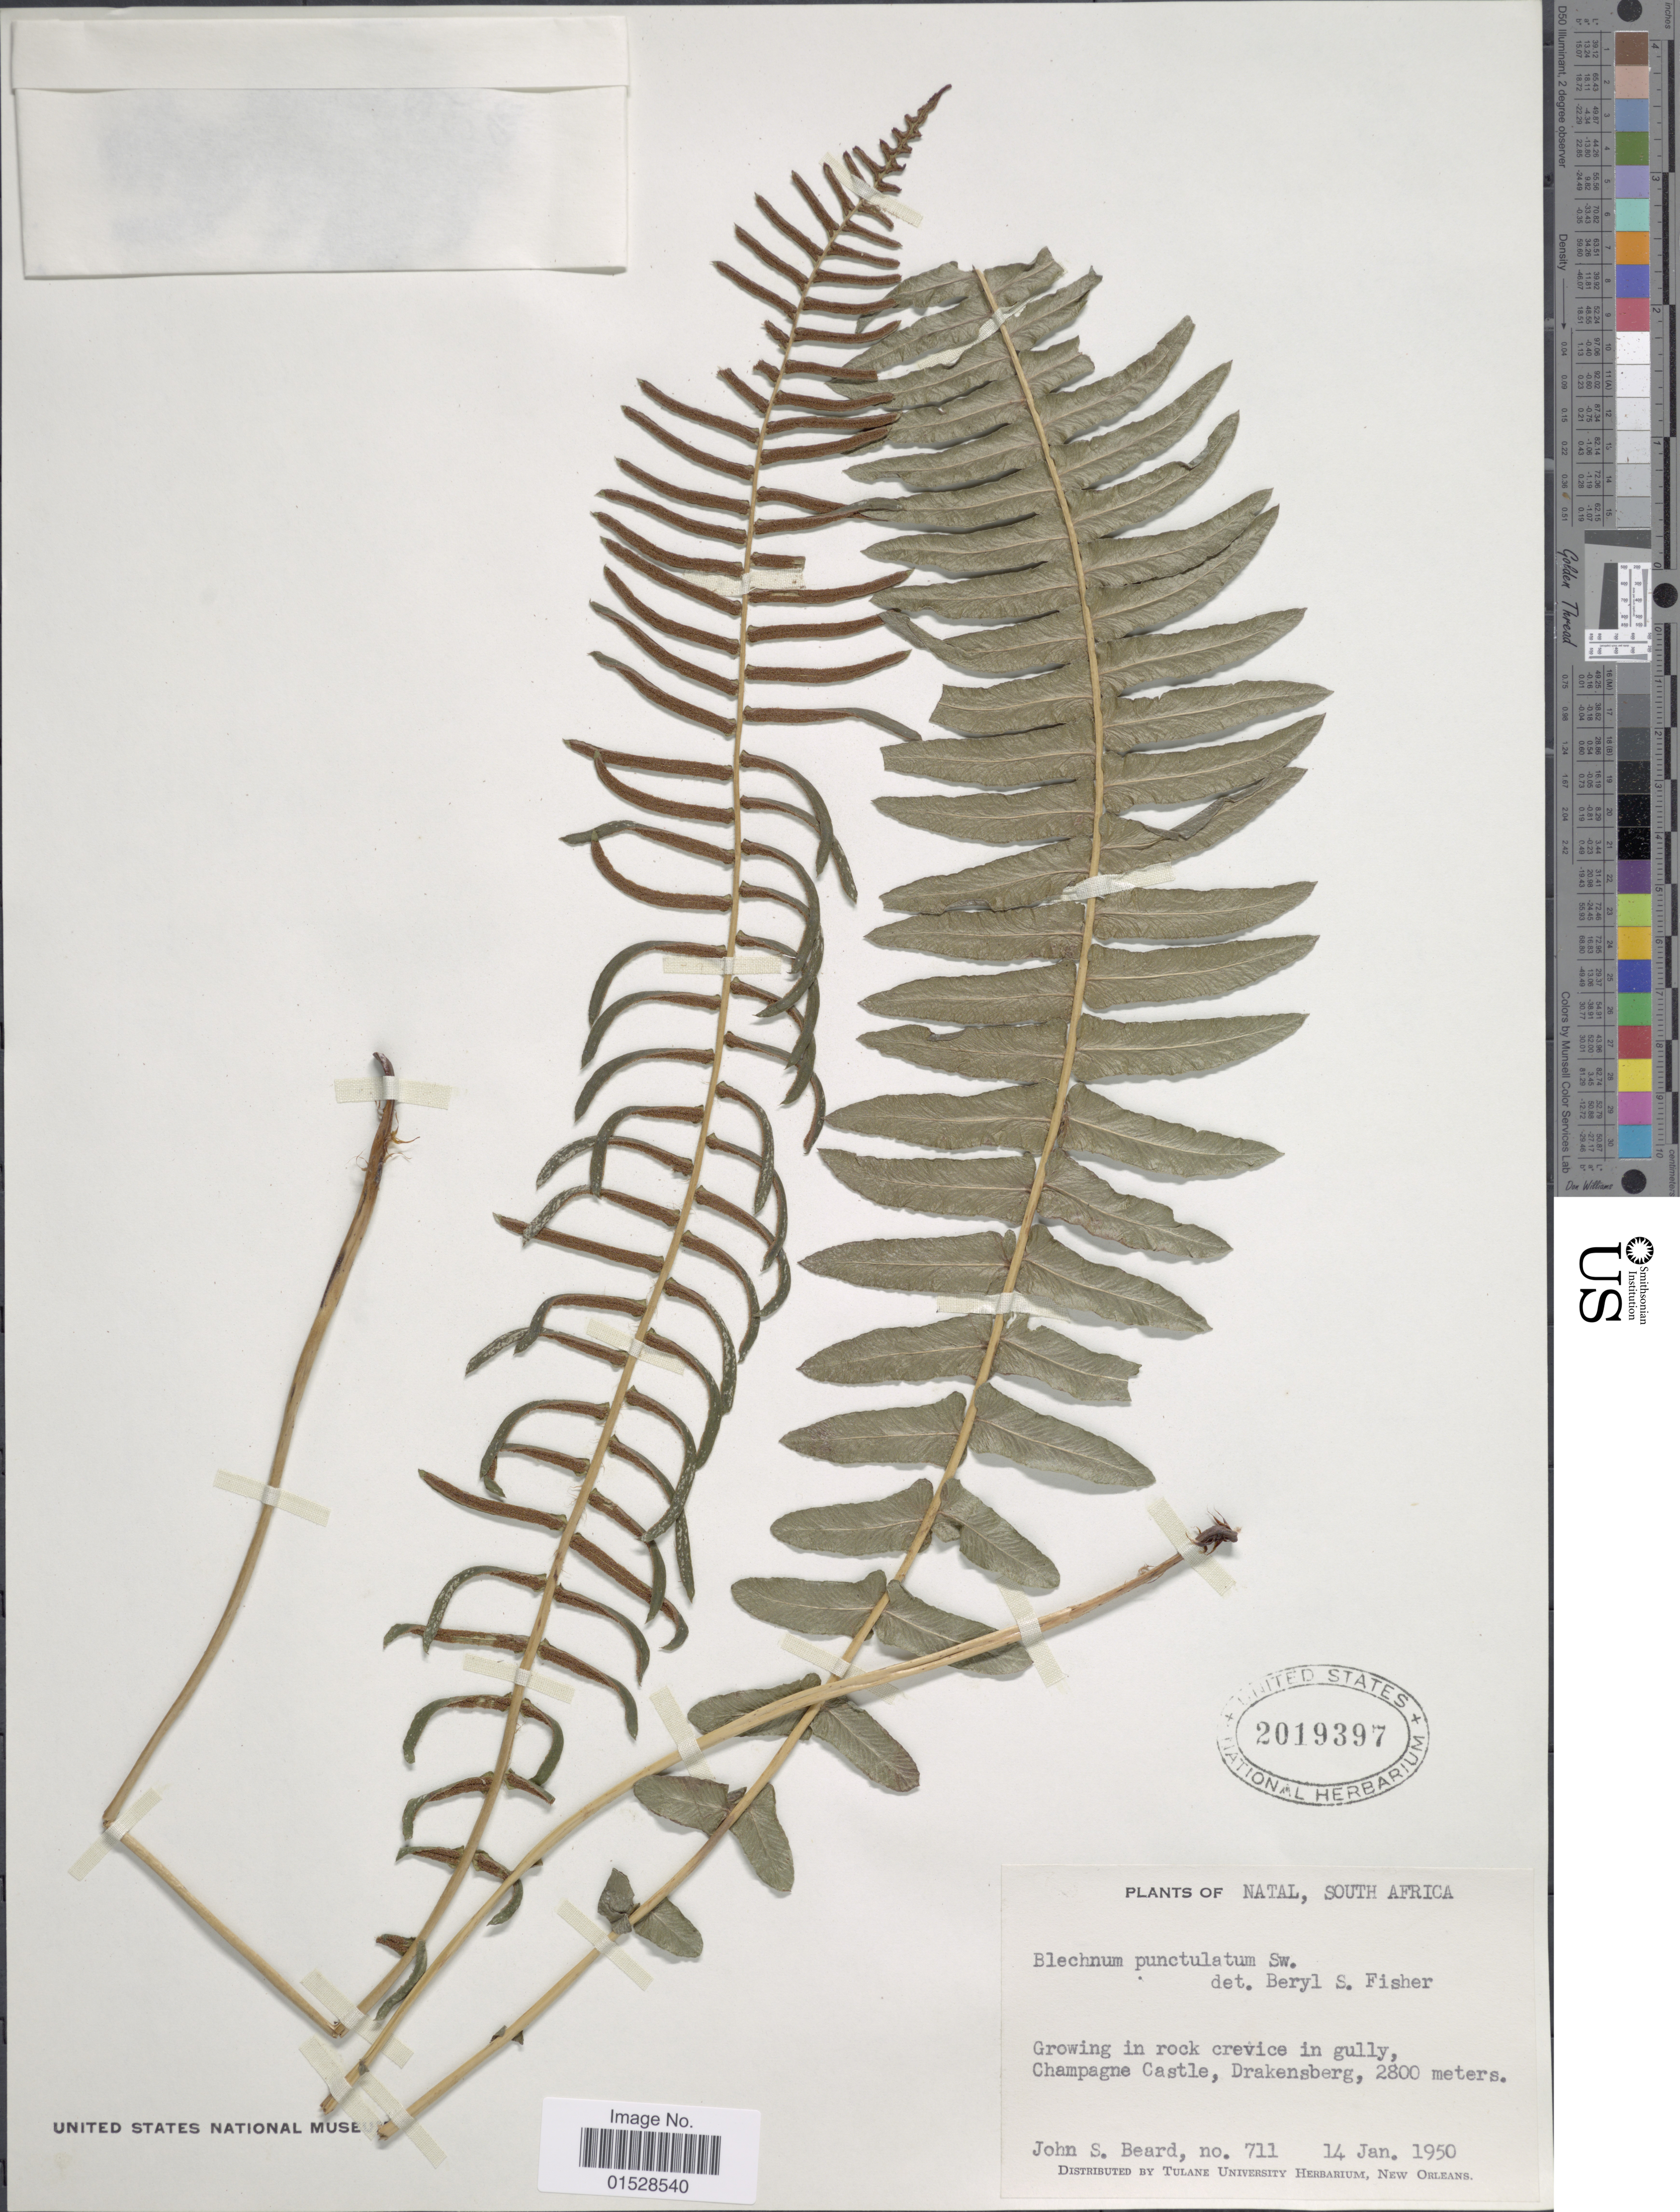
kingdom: Plantae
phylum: Tracheophyta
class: Polypodiopsida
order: Polypodiales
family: Blechnaceae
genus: Blechnum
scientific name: Blechnum punctulatum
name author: Sw.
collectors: J. Beard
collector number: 711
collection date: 1950-01-14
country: South Africa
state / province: KwaZulu-Natal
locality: Natal, growing in rock crevice in gully, Champagne Castle, Drakensberg.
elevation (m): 2800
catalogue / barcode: US 2019397